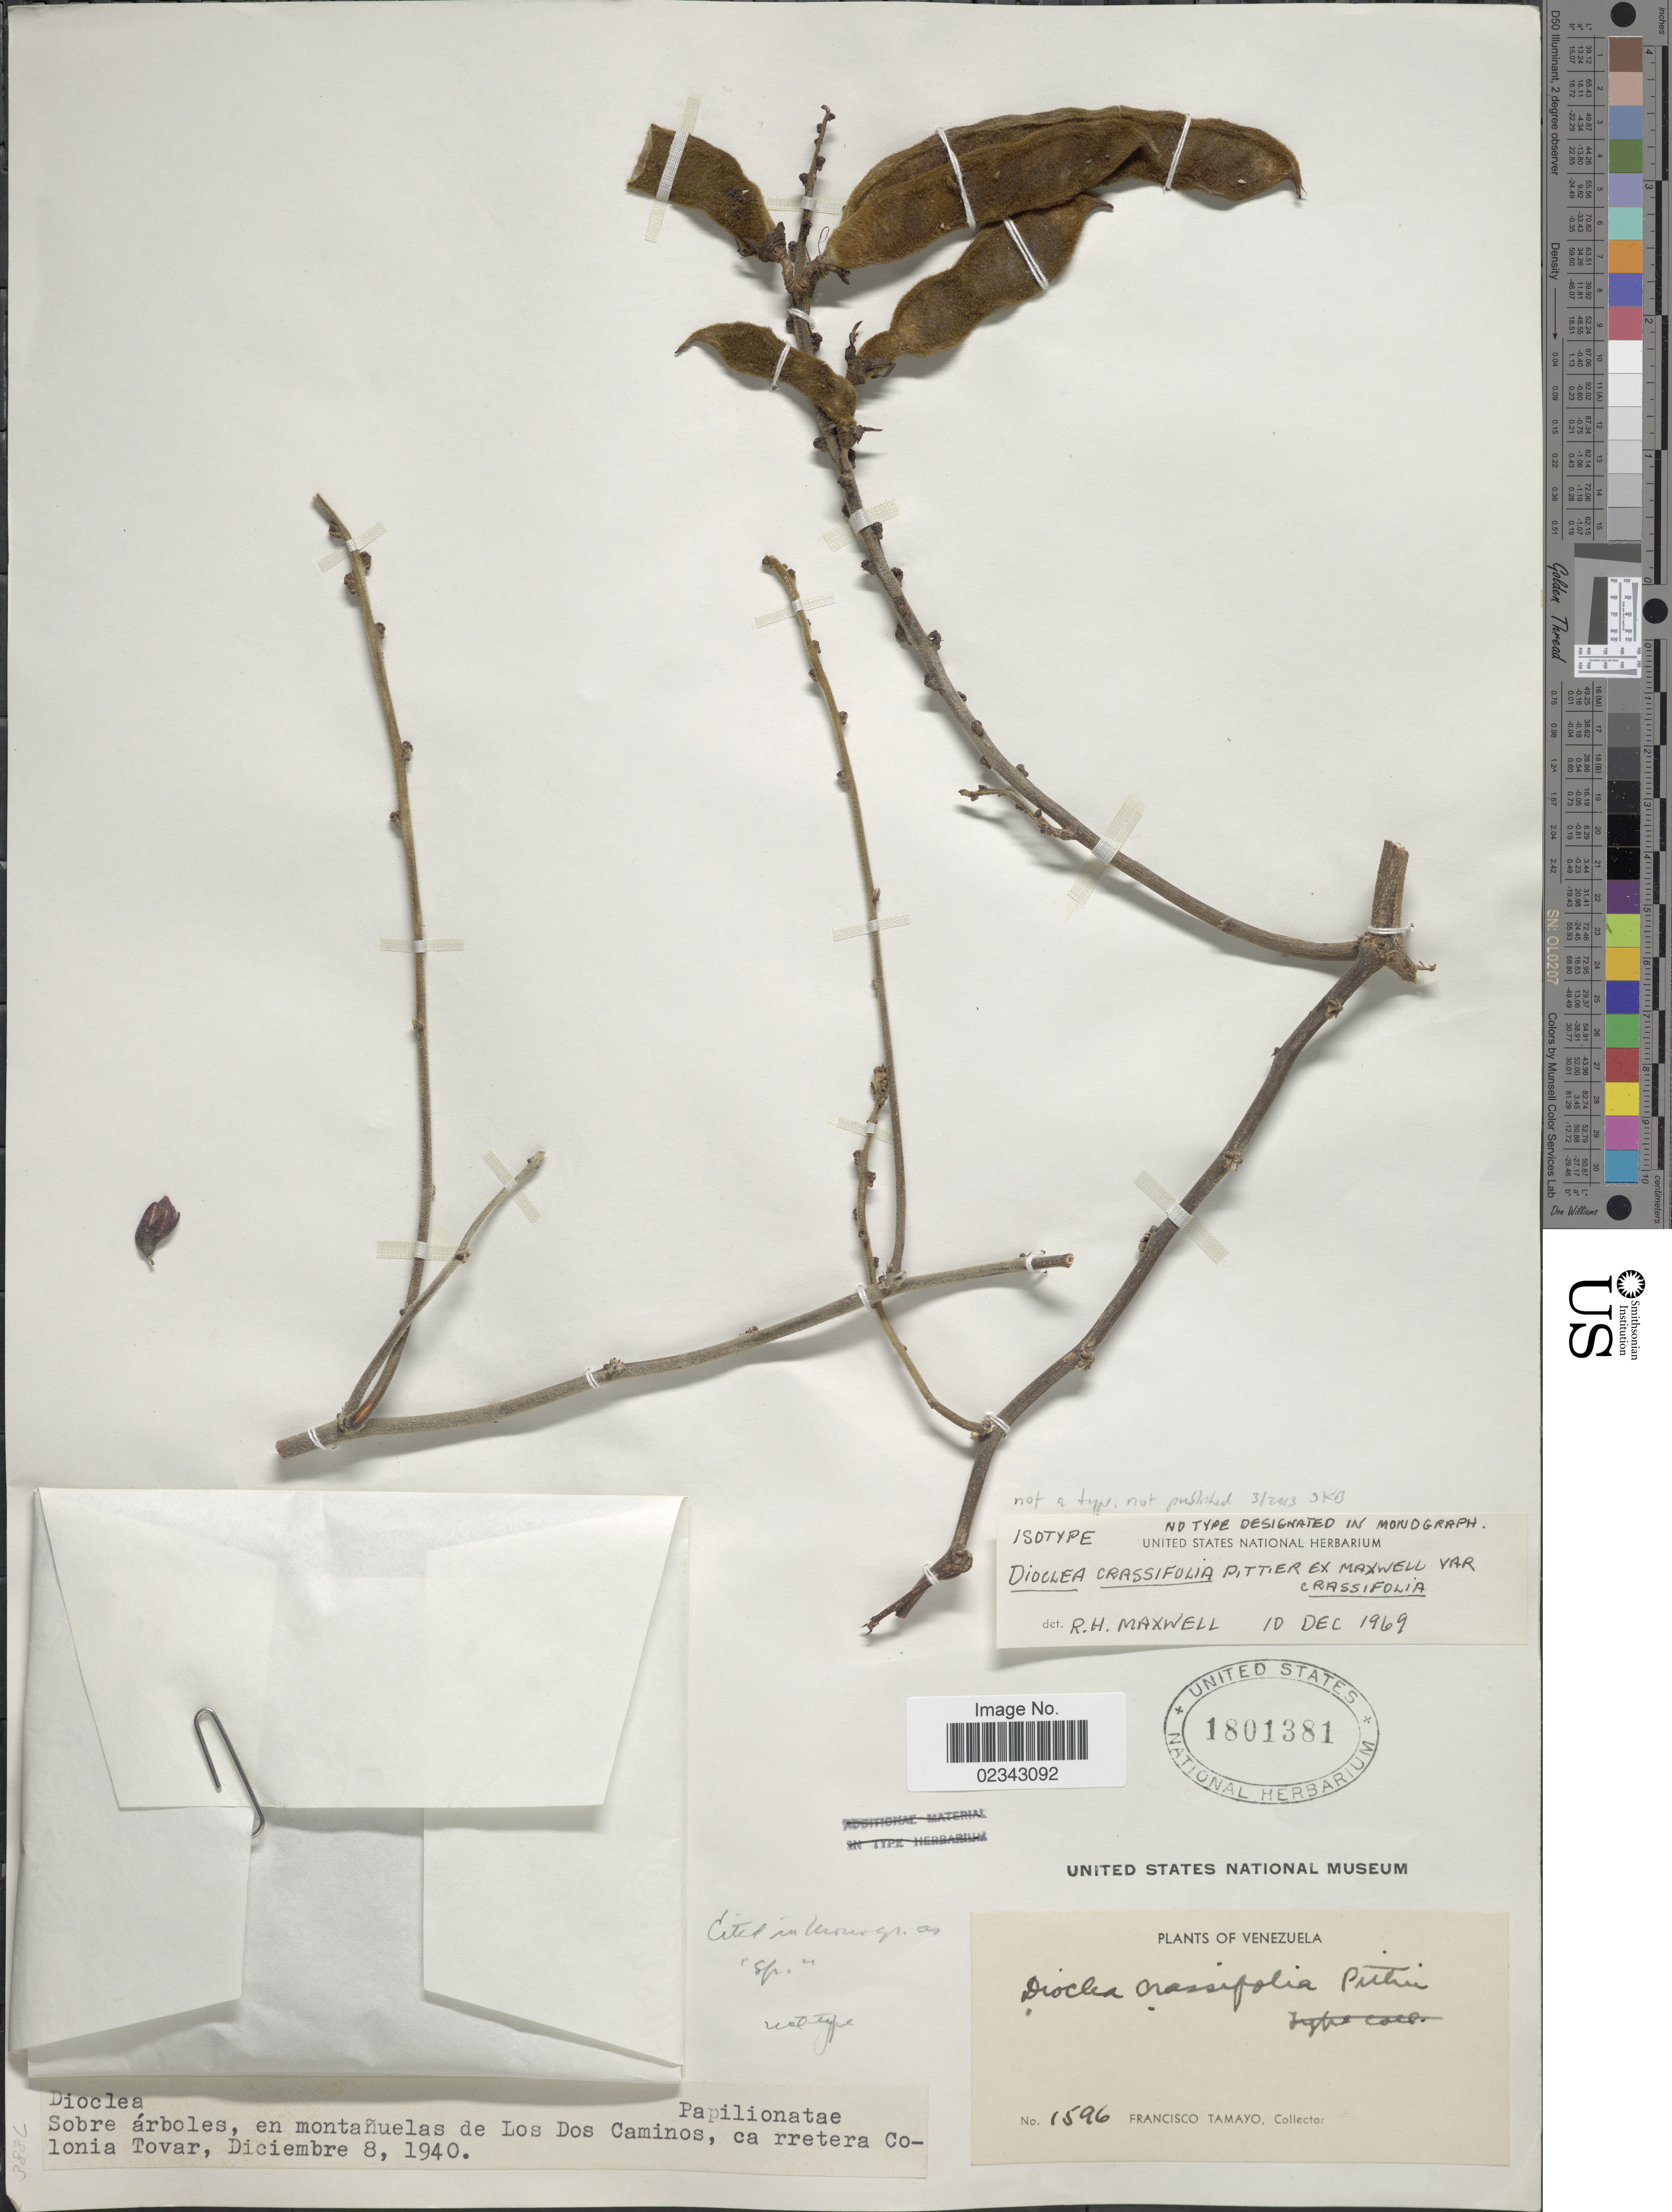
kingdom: Plantae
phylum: Tracheophyta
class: Magnoliopsida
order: Fabales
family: Fabaceae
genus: Dioclea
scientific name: Dioclea crassifolia Pittier, nom. inval.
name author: Pittier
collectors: F. Tamayo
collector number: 1596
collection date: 1940-12-08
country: Venezuela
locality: Sobre árboles, en montañuelas de Los Dos Caminos, carretera Colonia Tovar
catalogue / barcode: US 1801381